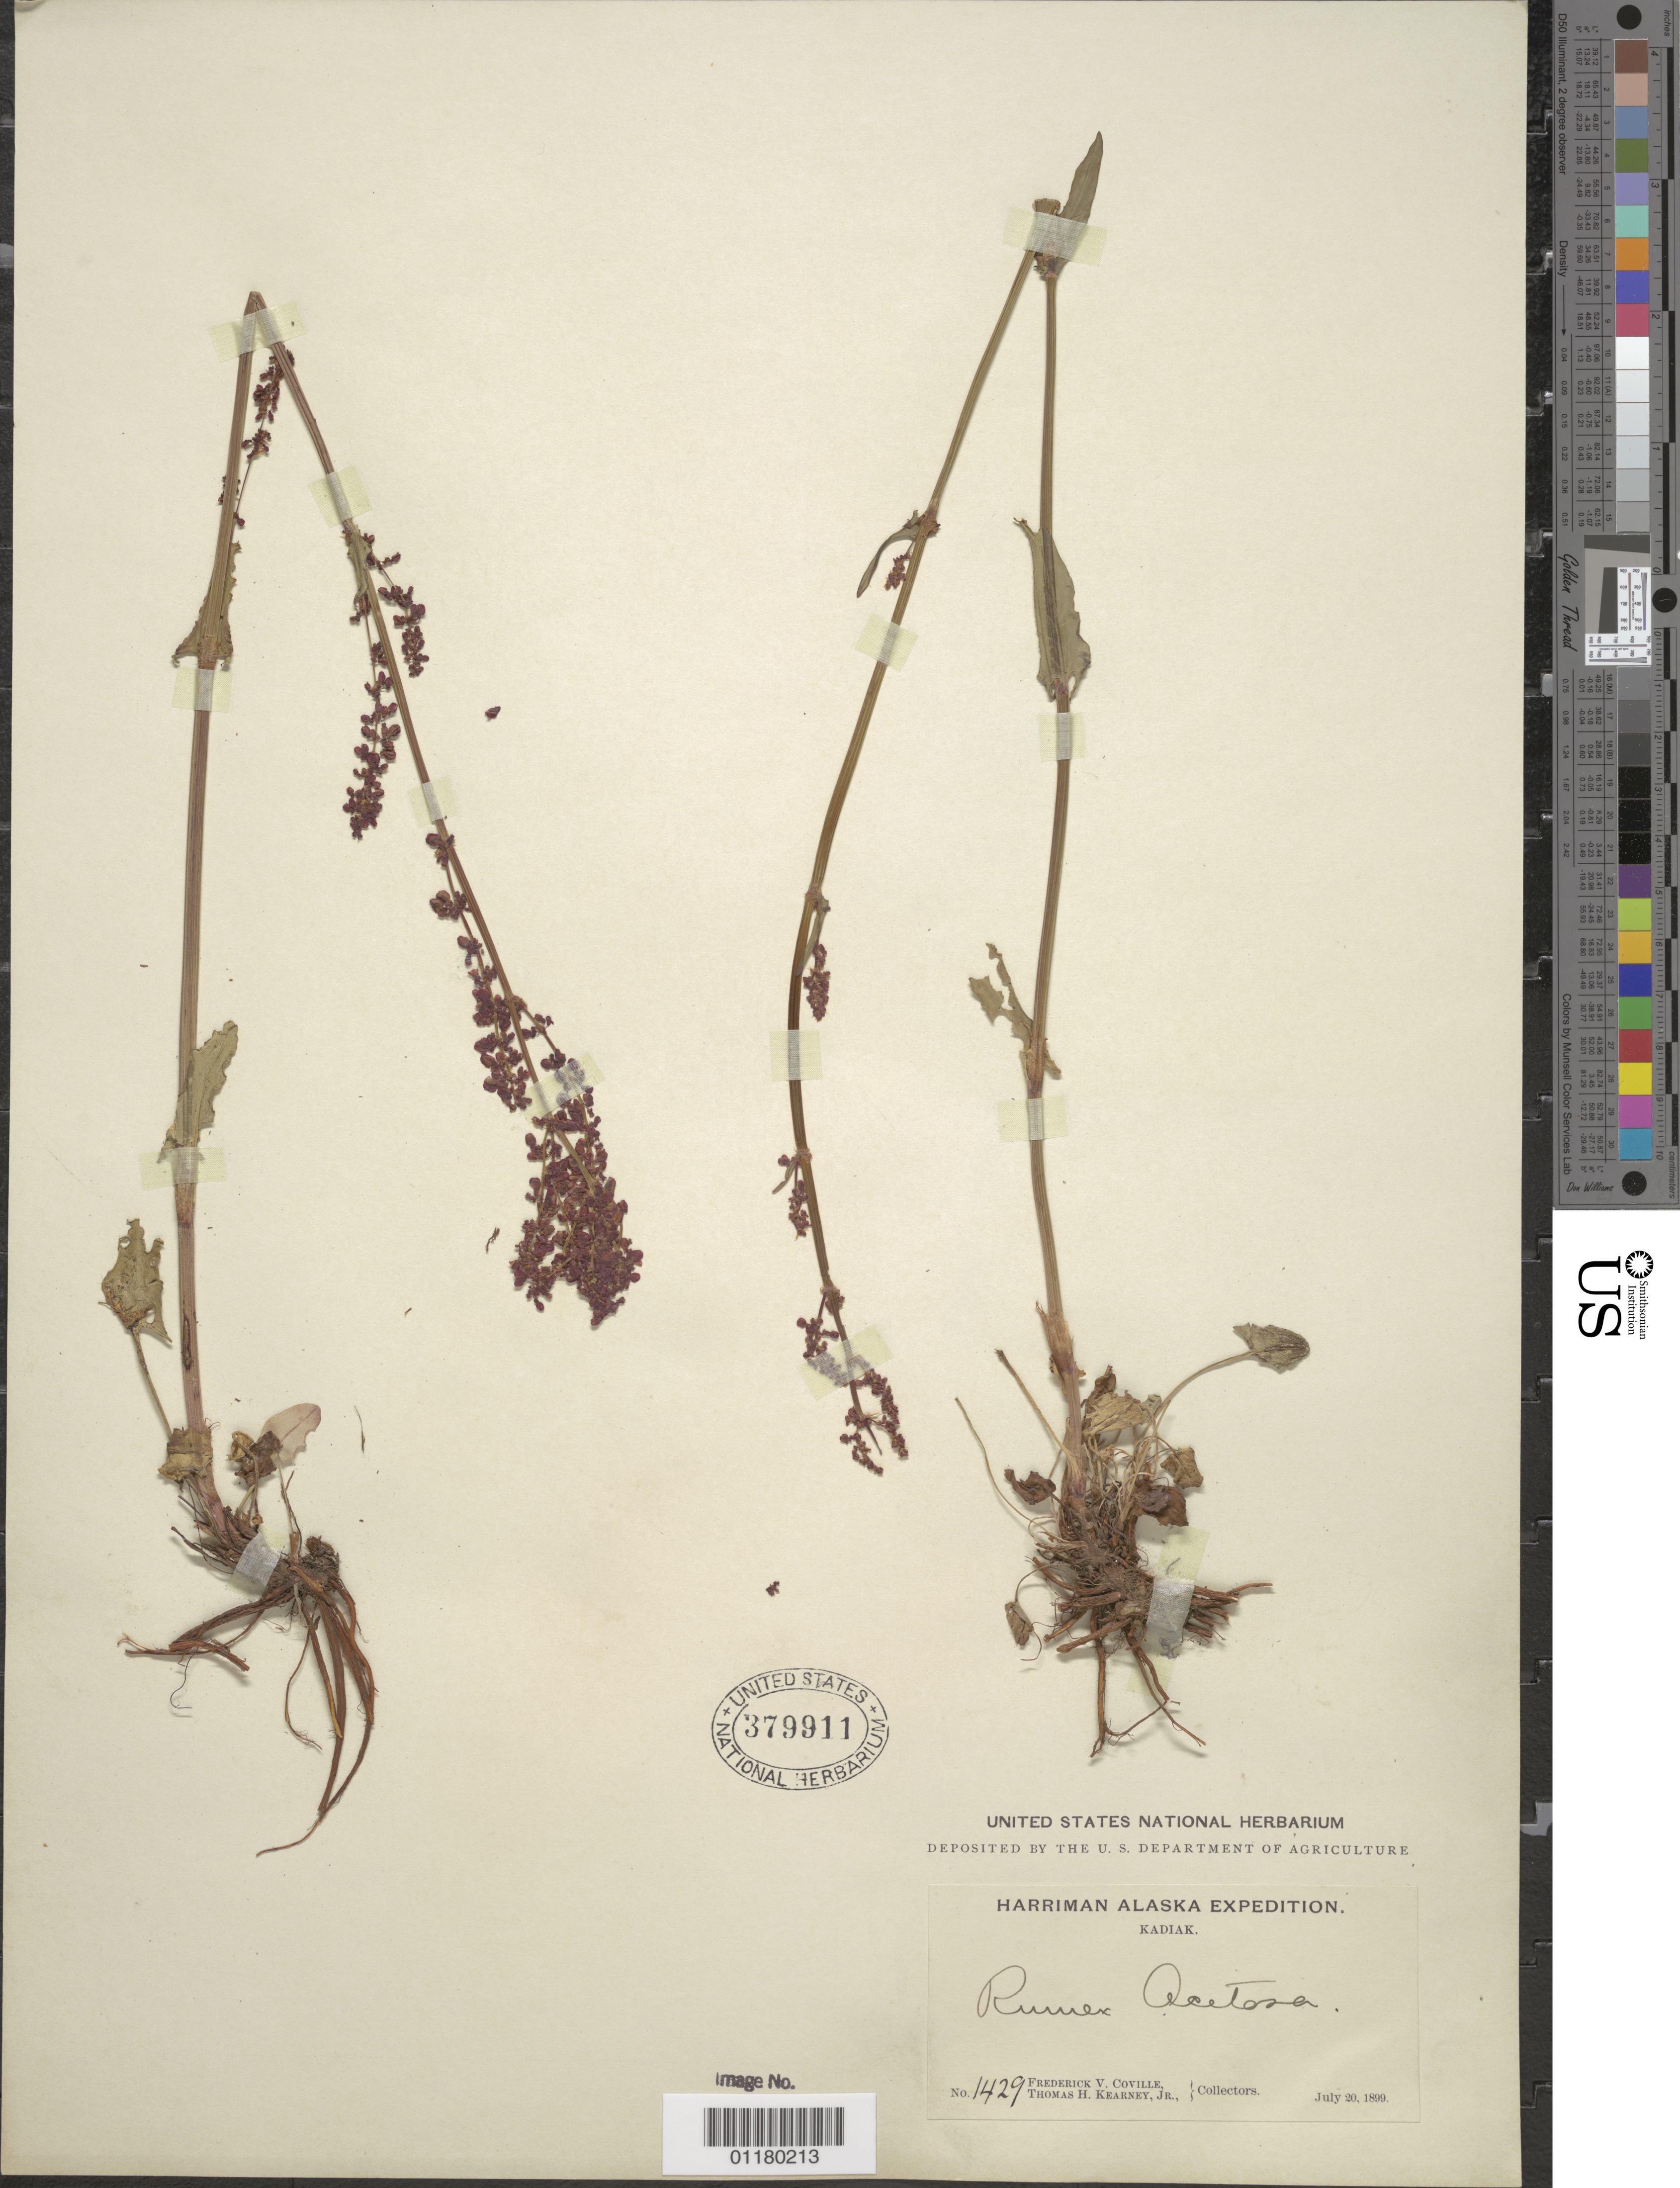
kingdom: Plantae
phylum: Tracheophyta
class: Magnoliopsida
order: Caryophyllales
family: Polygonaceae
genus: Rumex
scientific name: Rumex acetosa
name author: L.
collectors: F. V. Coville & T. H. Kearney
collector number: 1429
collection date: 1899-07-20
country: United States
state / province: Alaska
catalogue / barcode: US 379911